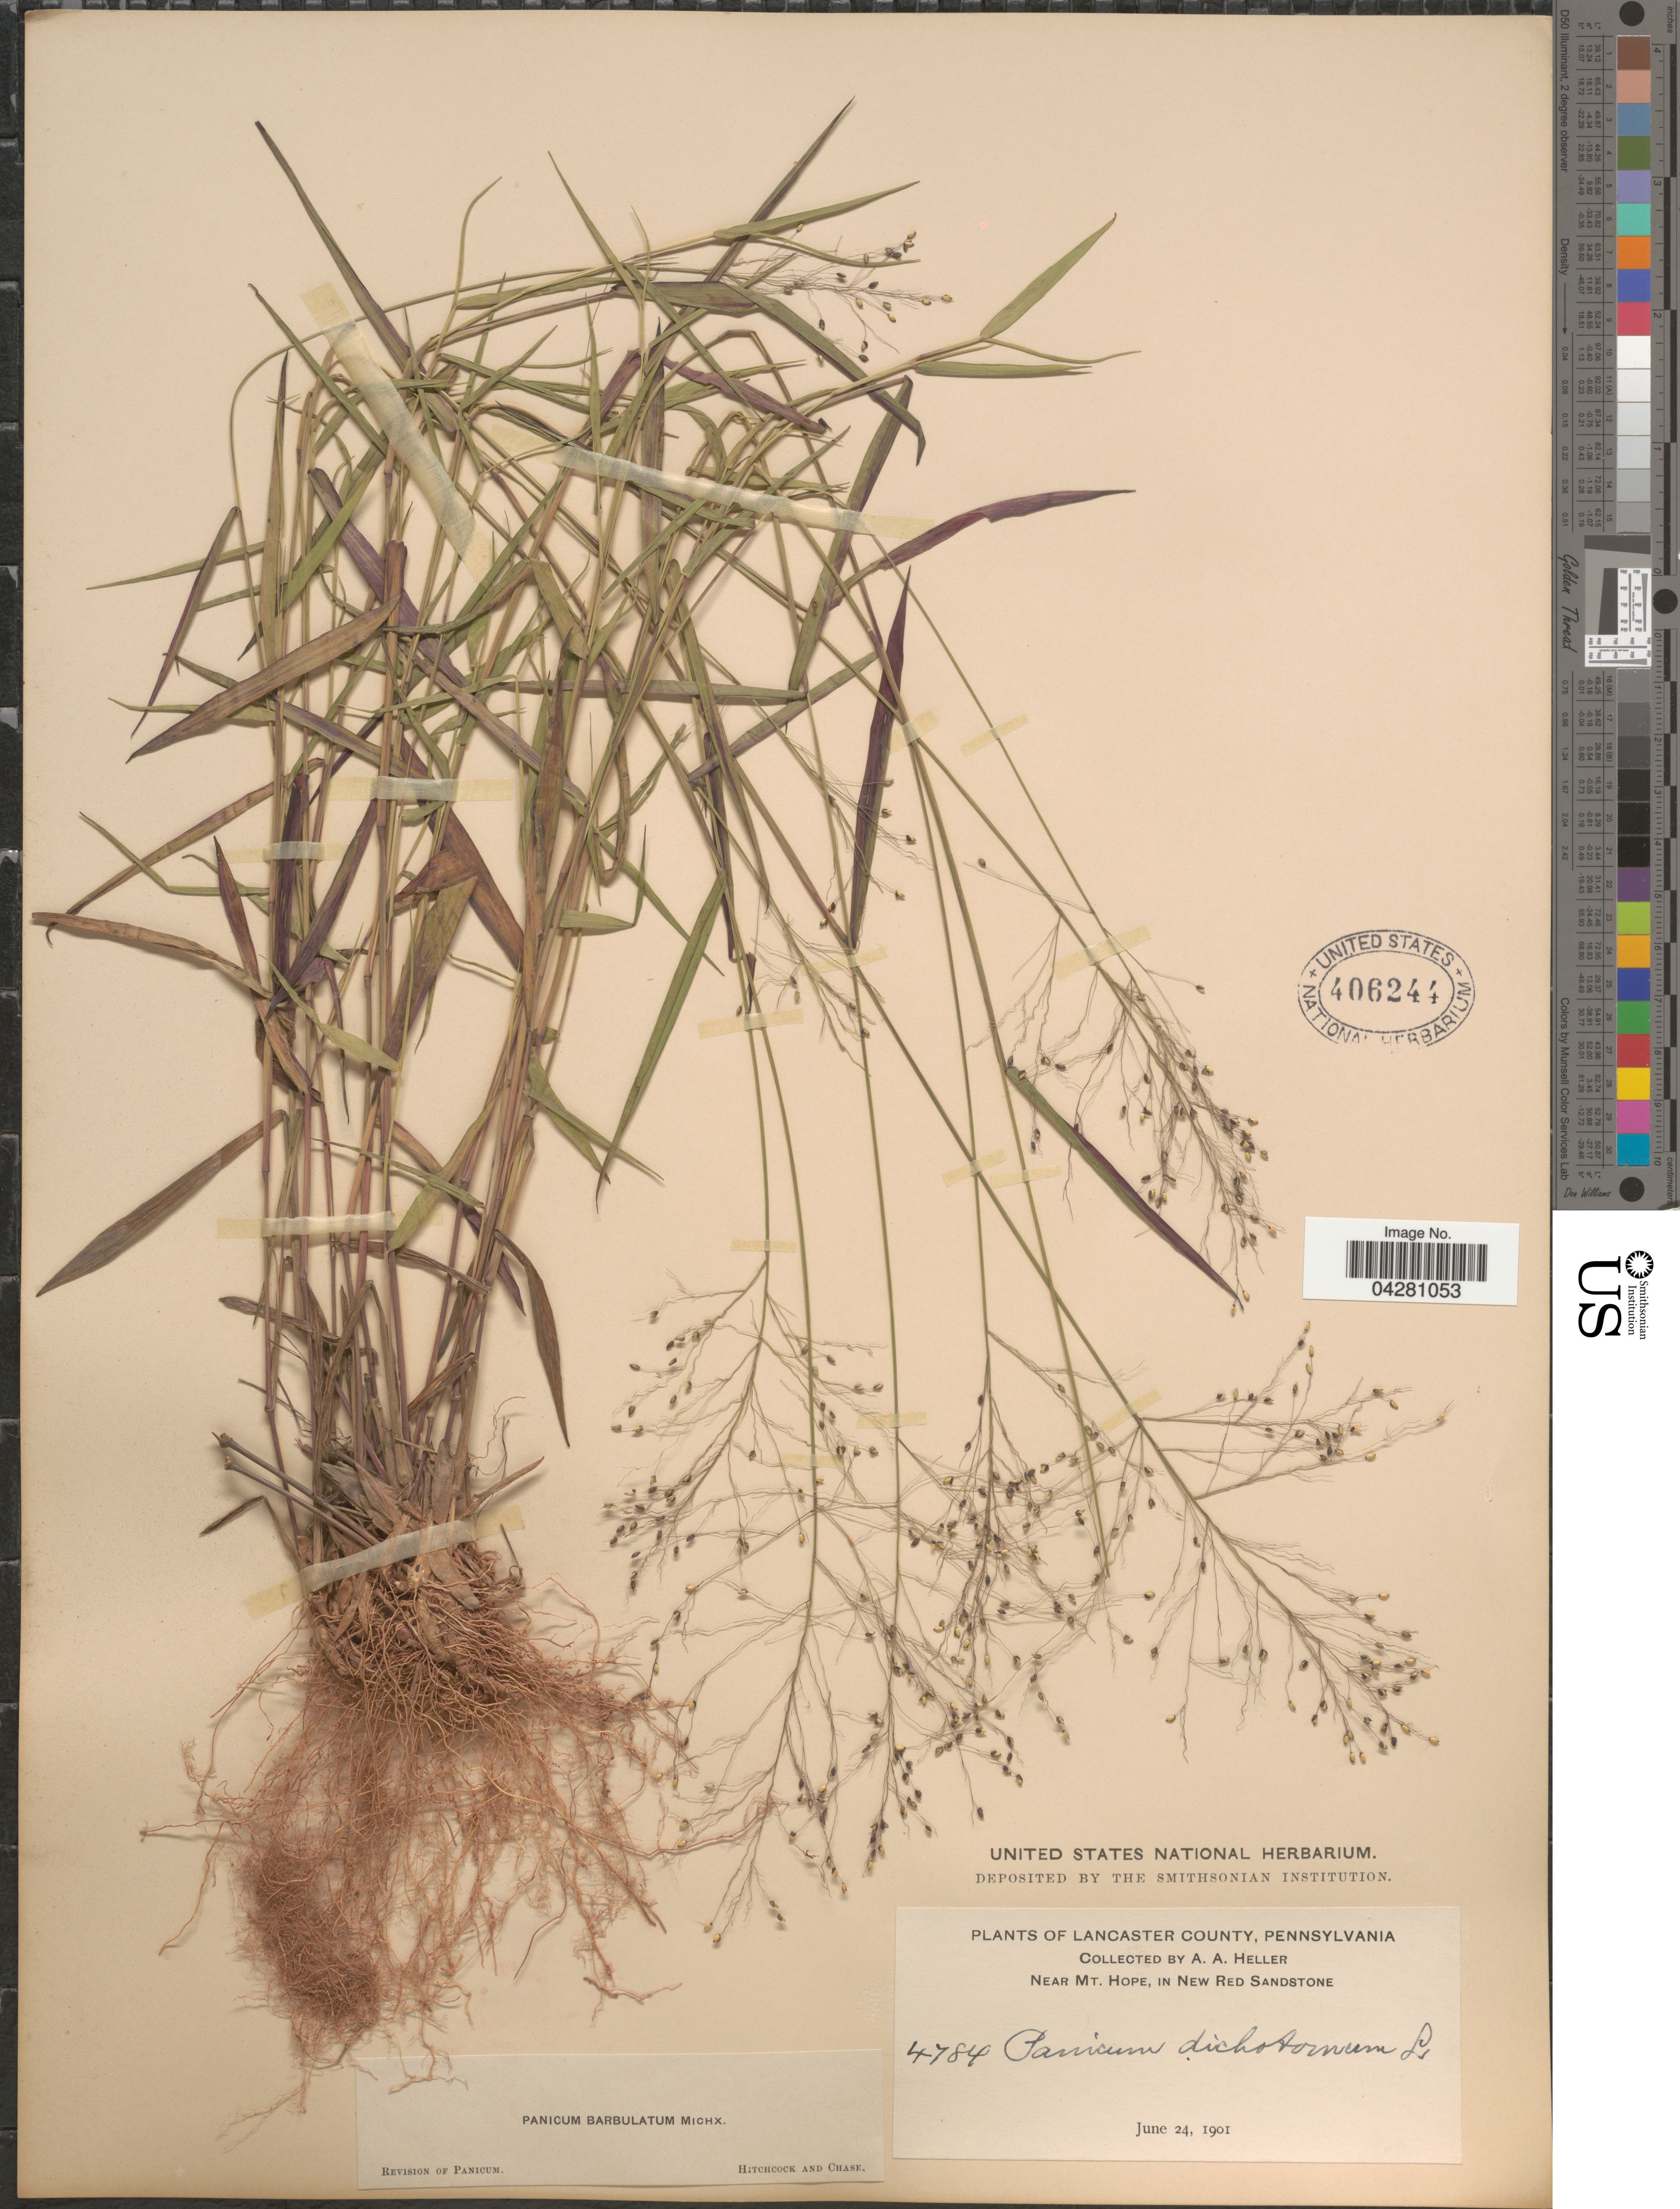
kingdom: Plantae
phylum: Tracheophyta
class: Liliopsida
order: Poales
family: Poaceae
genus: Dichanthelium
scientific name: Dichanthelium dichotomum var. dichotomum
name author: (L.) Gould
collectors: A. A. Heller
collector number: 4784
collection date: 1901-06-24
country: United States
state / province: Pennsylvania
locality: Lancaster County. Near Mt. Hope, in New Red Sandstone.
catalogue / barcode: US 406244